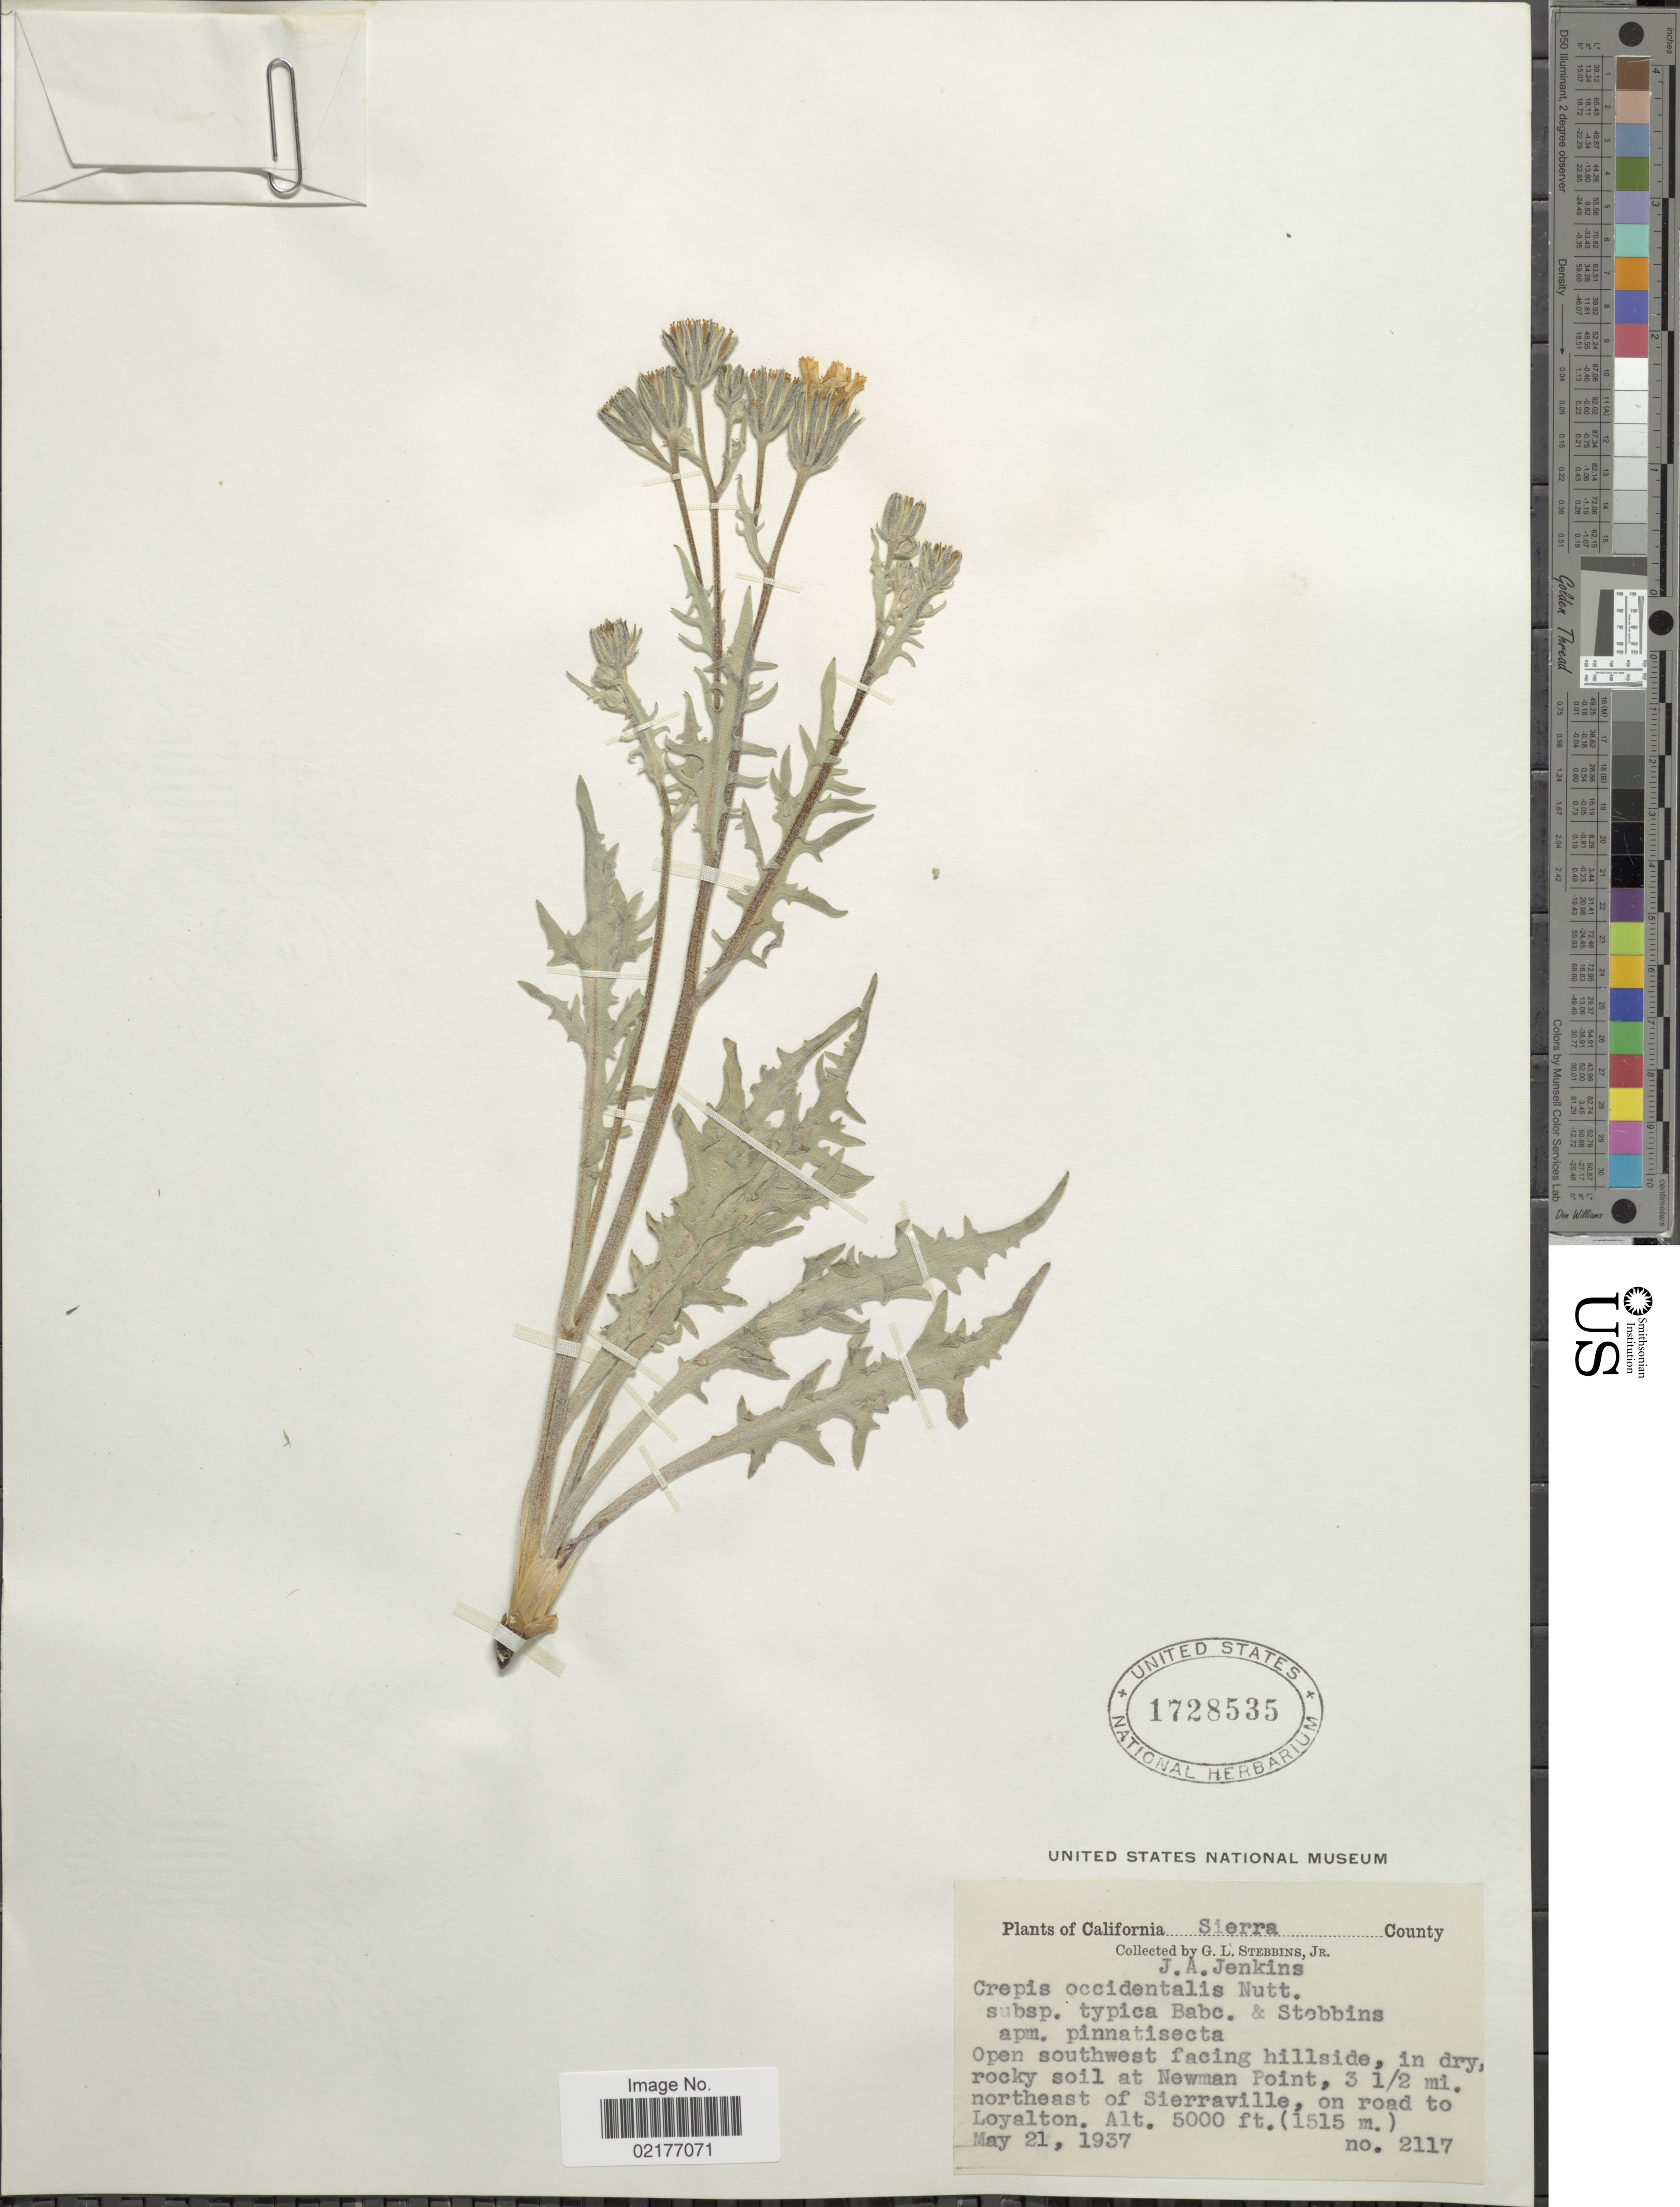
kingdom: Plantae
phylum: Tracheophyta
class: Magnoliopsida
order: Asterales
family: Asteraceae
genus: Crepis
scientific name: Crepis occidentalis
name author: Nutt.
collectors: G. L. Stebbins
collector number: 2117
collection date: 1937-05-21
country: United States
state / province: California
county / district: Sierra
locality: Sierra County, Open southwest facing hillside, in dry, rocky soil at Newman Point, 3½ mi. northeast of Sierraville, on road to Loyalton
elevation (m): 1524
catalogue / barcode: US 1728535